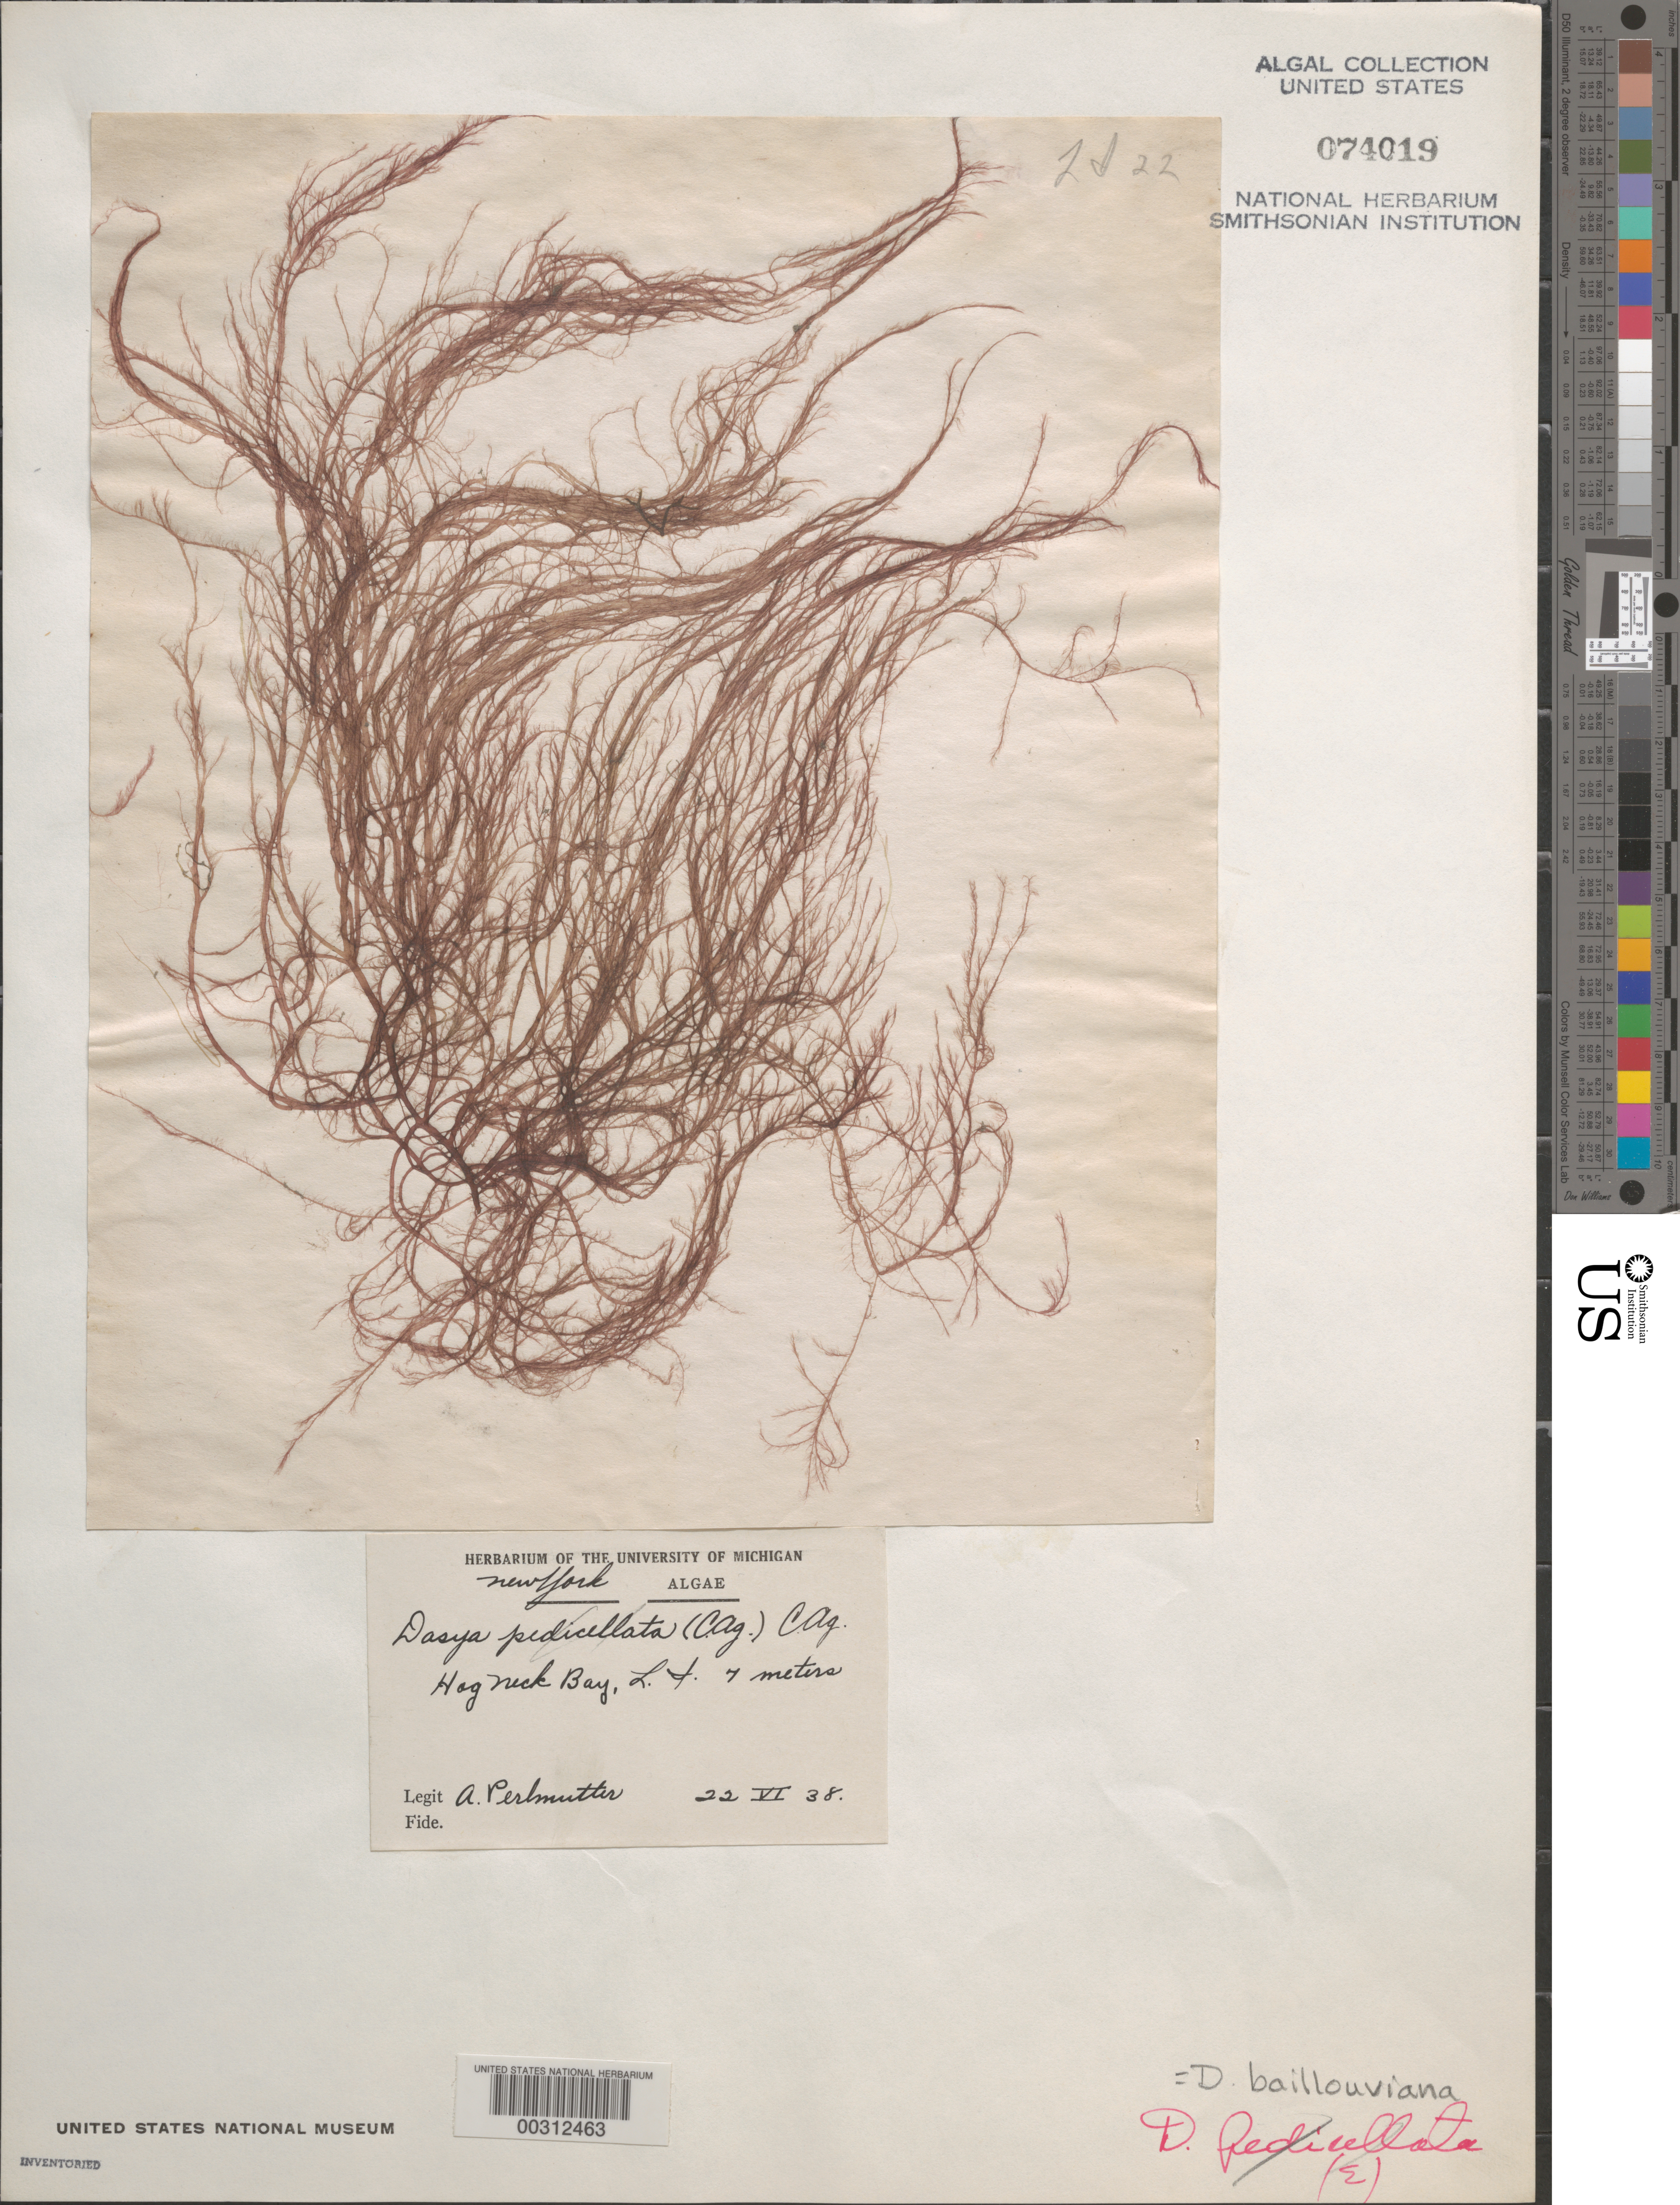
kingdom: Plantae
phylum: Rhodophyta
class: Florideophyceae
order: Ceramiales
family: Dasyaceae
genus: Dasya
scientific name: Dasya pedicellata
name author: (C. Agardh) C. Agardh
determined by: Algae name updating Project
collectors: A. Perlmutter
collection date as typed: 22 Jun 1938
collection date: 1938-06-22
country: United States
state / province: New York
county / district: Suffolk County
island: Long Island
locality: Hog Neck Bay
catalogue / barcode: US 74019